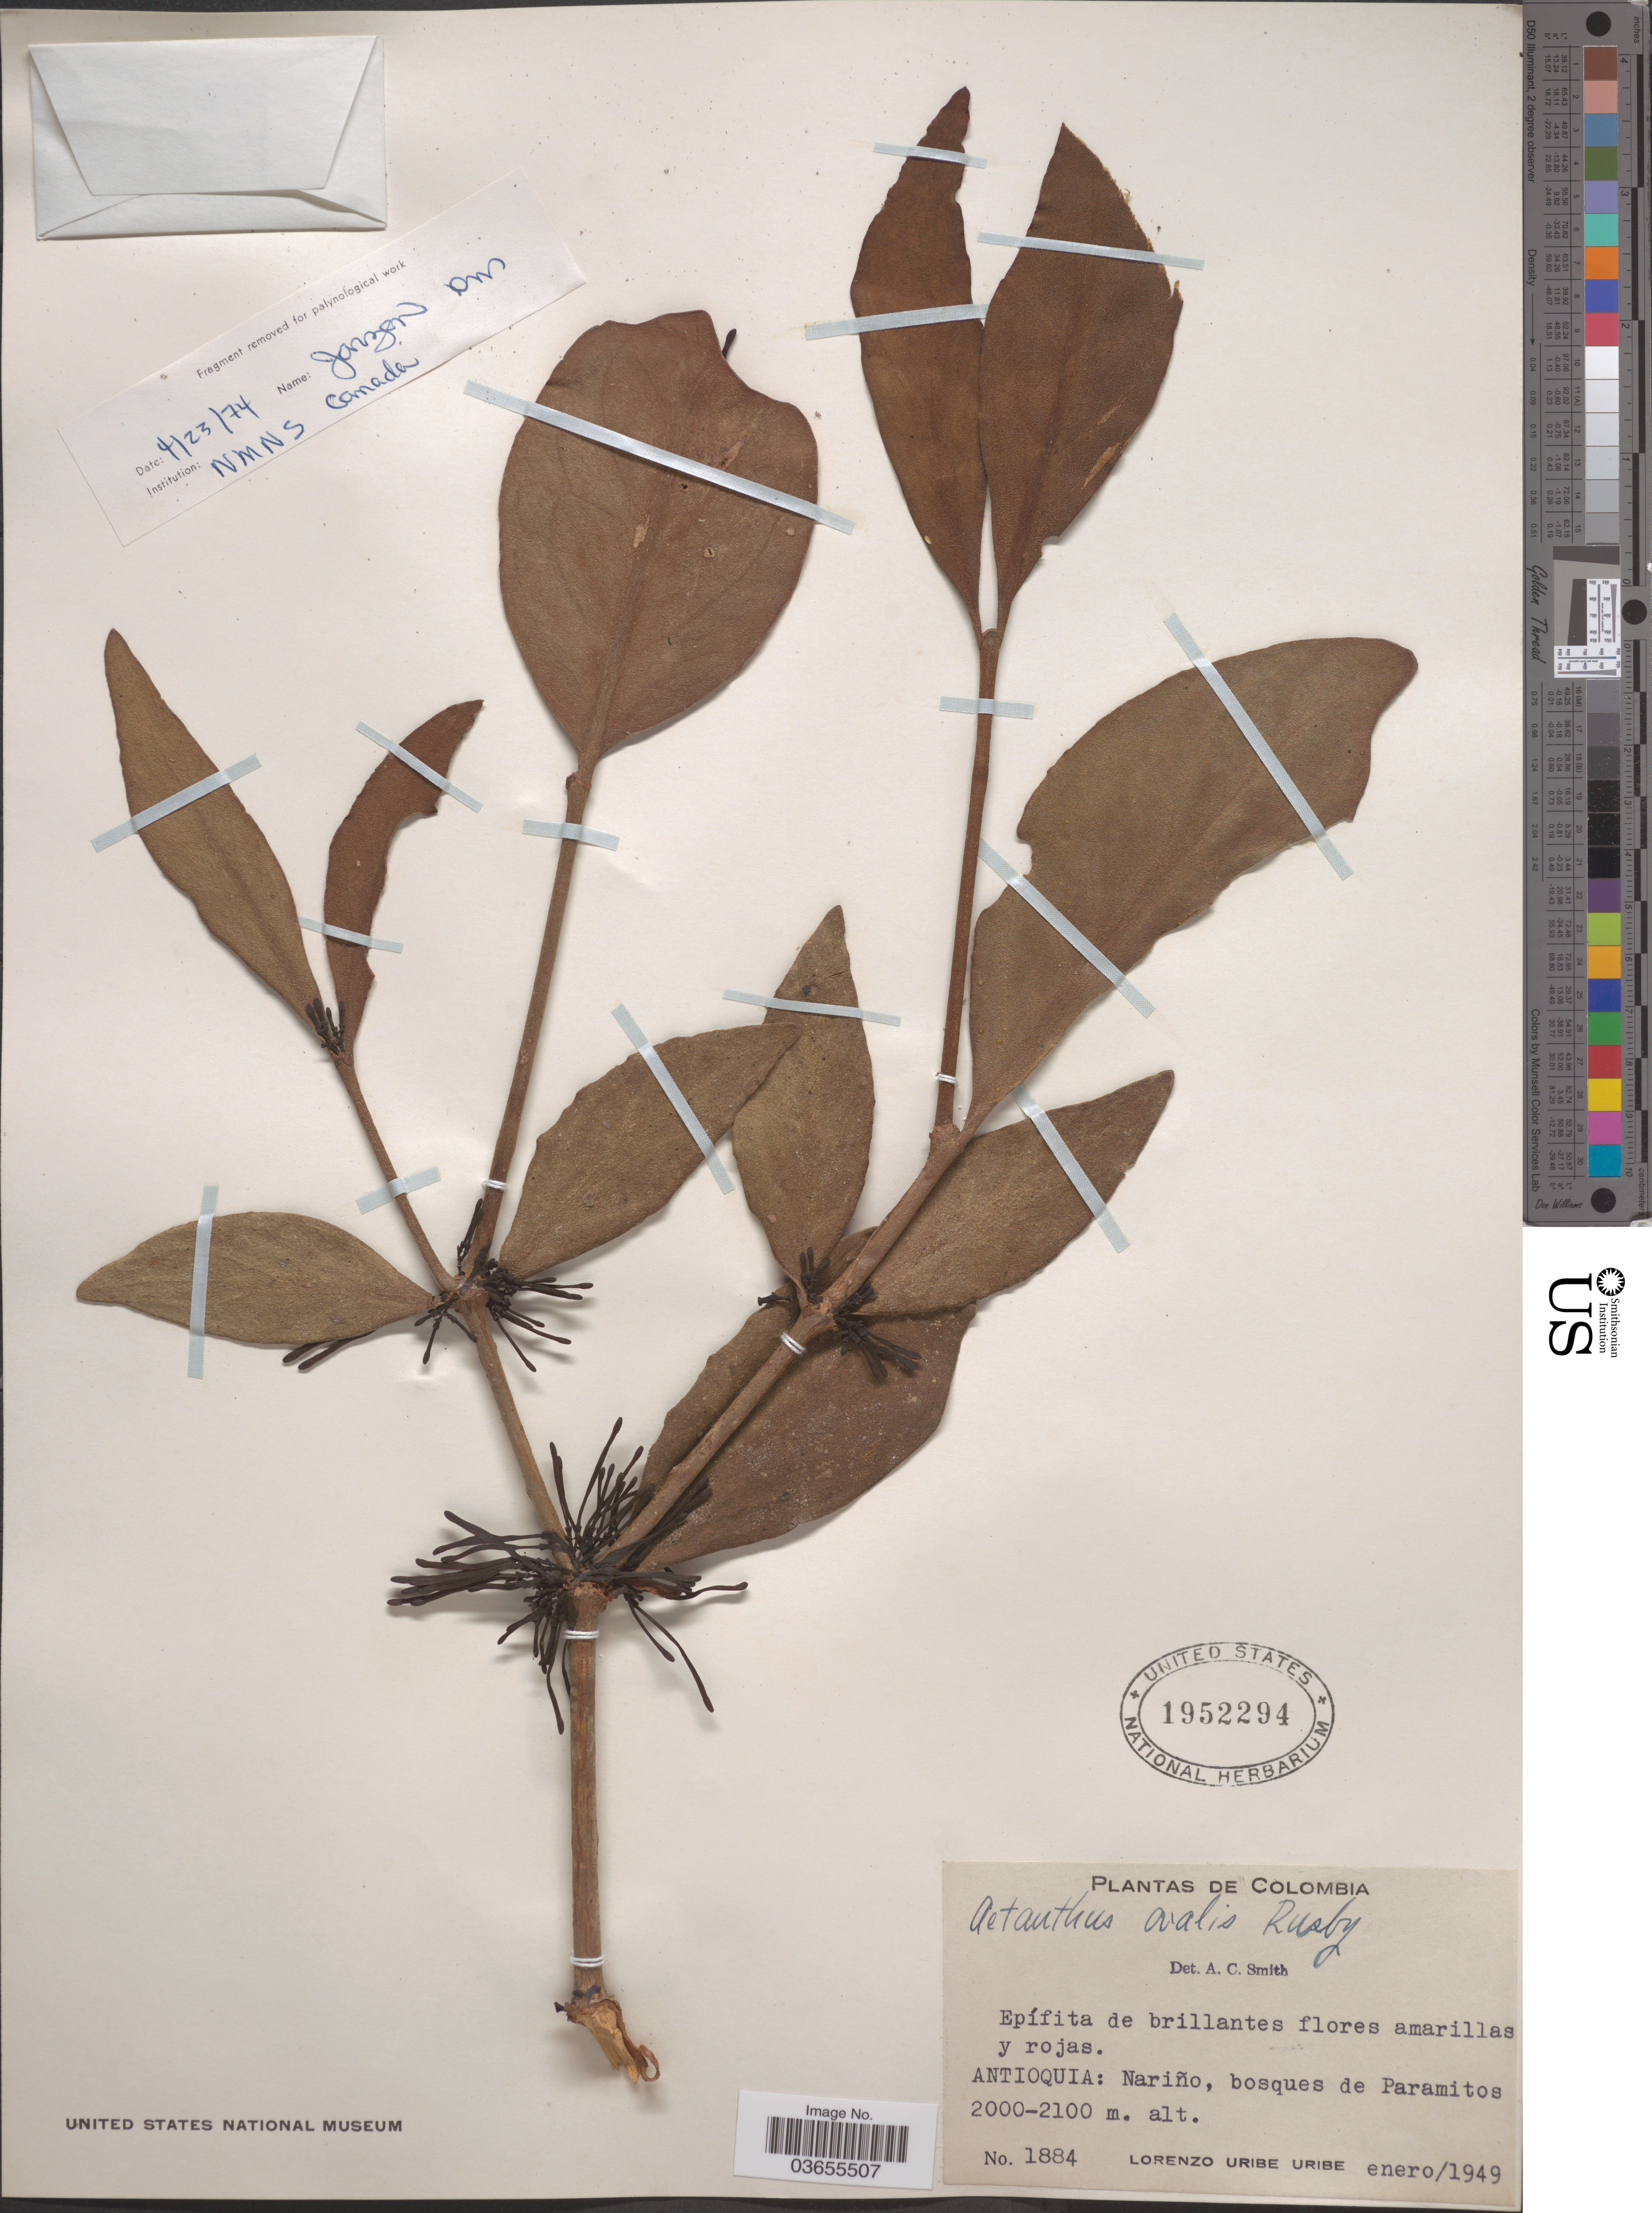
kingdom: Plantae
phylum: Tracheophyta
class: Magnoliopsida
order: Santalales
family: Loranthaceae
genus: Aetanthus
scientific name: Aetanthus ovalis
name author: Rusby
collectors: L. Uribe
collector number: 1884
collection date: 1949-01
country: Colombia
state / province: Antioquia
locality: Nariño, bosques de Paramitos.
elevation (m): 2000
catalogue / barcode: US 1952294